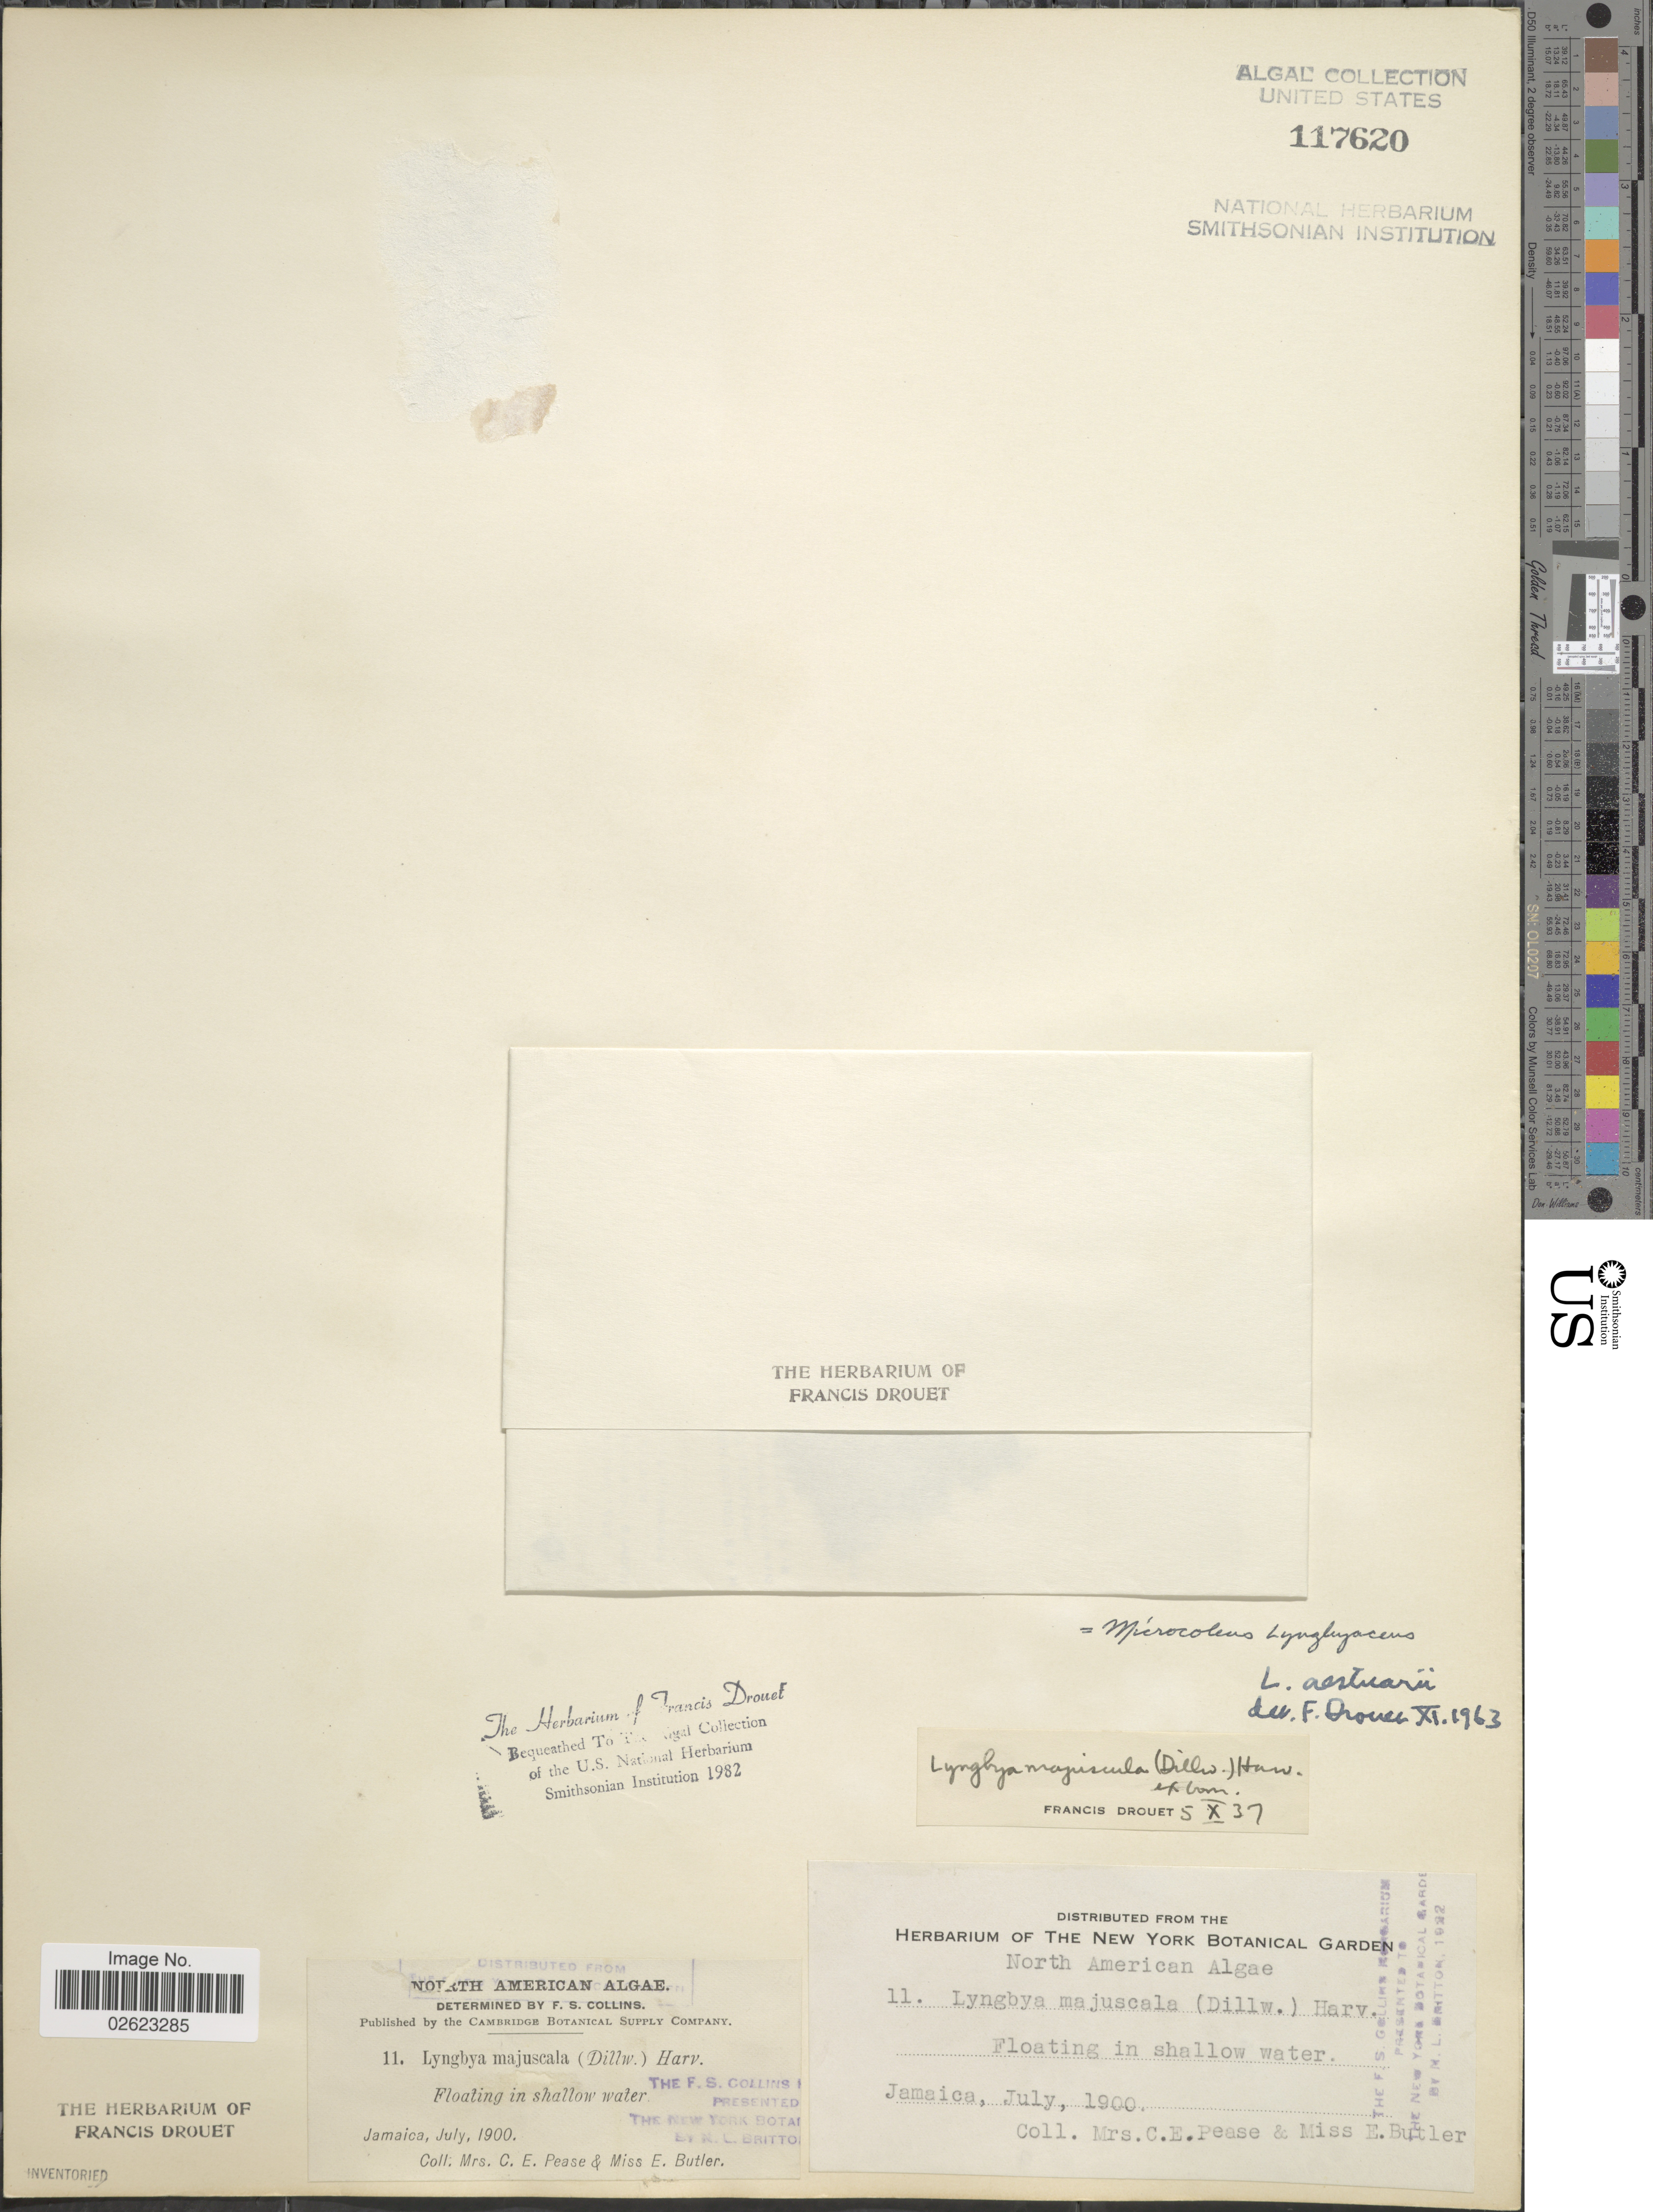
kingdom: Bacteria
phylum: Cyanobacteria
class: Cyanobacteriia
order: Cyanobacteriales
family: Microcoleaceae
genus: Microcoleus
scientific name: Microcoleus lyngbyaceus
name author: Kütz. ex Forti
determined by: Drouet, F. E.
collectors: C. Pease & E. Butler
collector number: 11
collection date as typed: July 1900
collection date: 1900-07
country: Jamaica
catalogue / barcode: US 117620